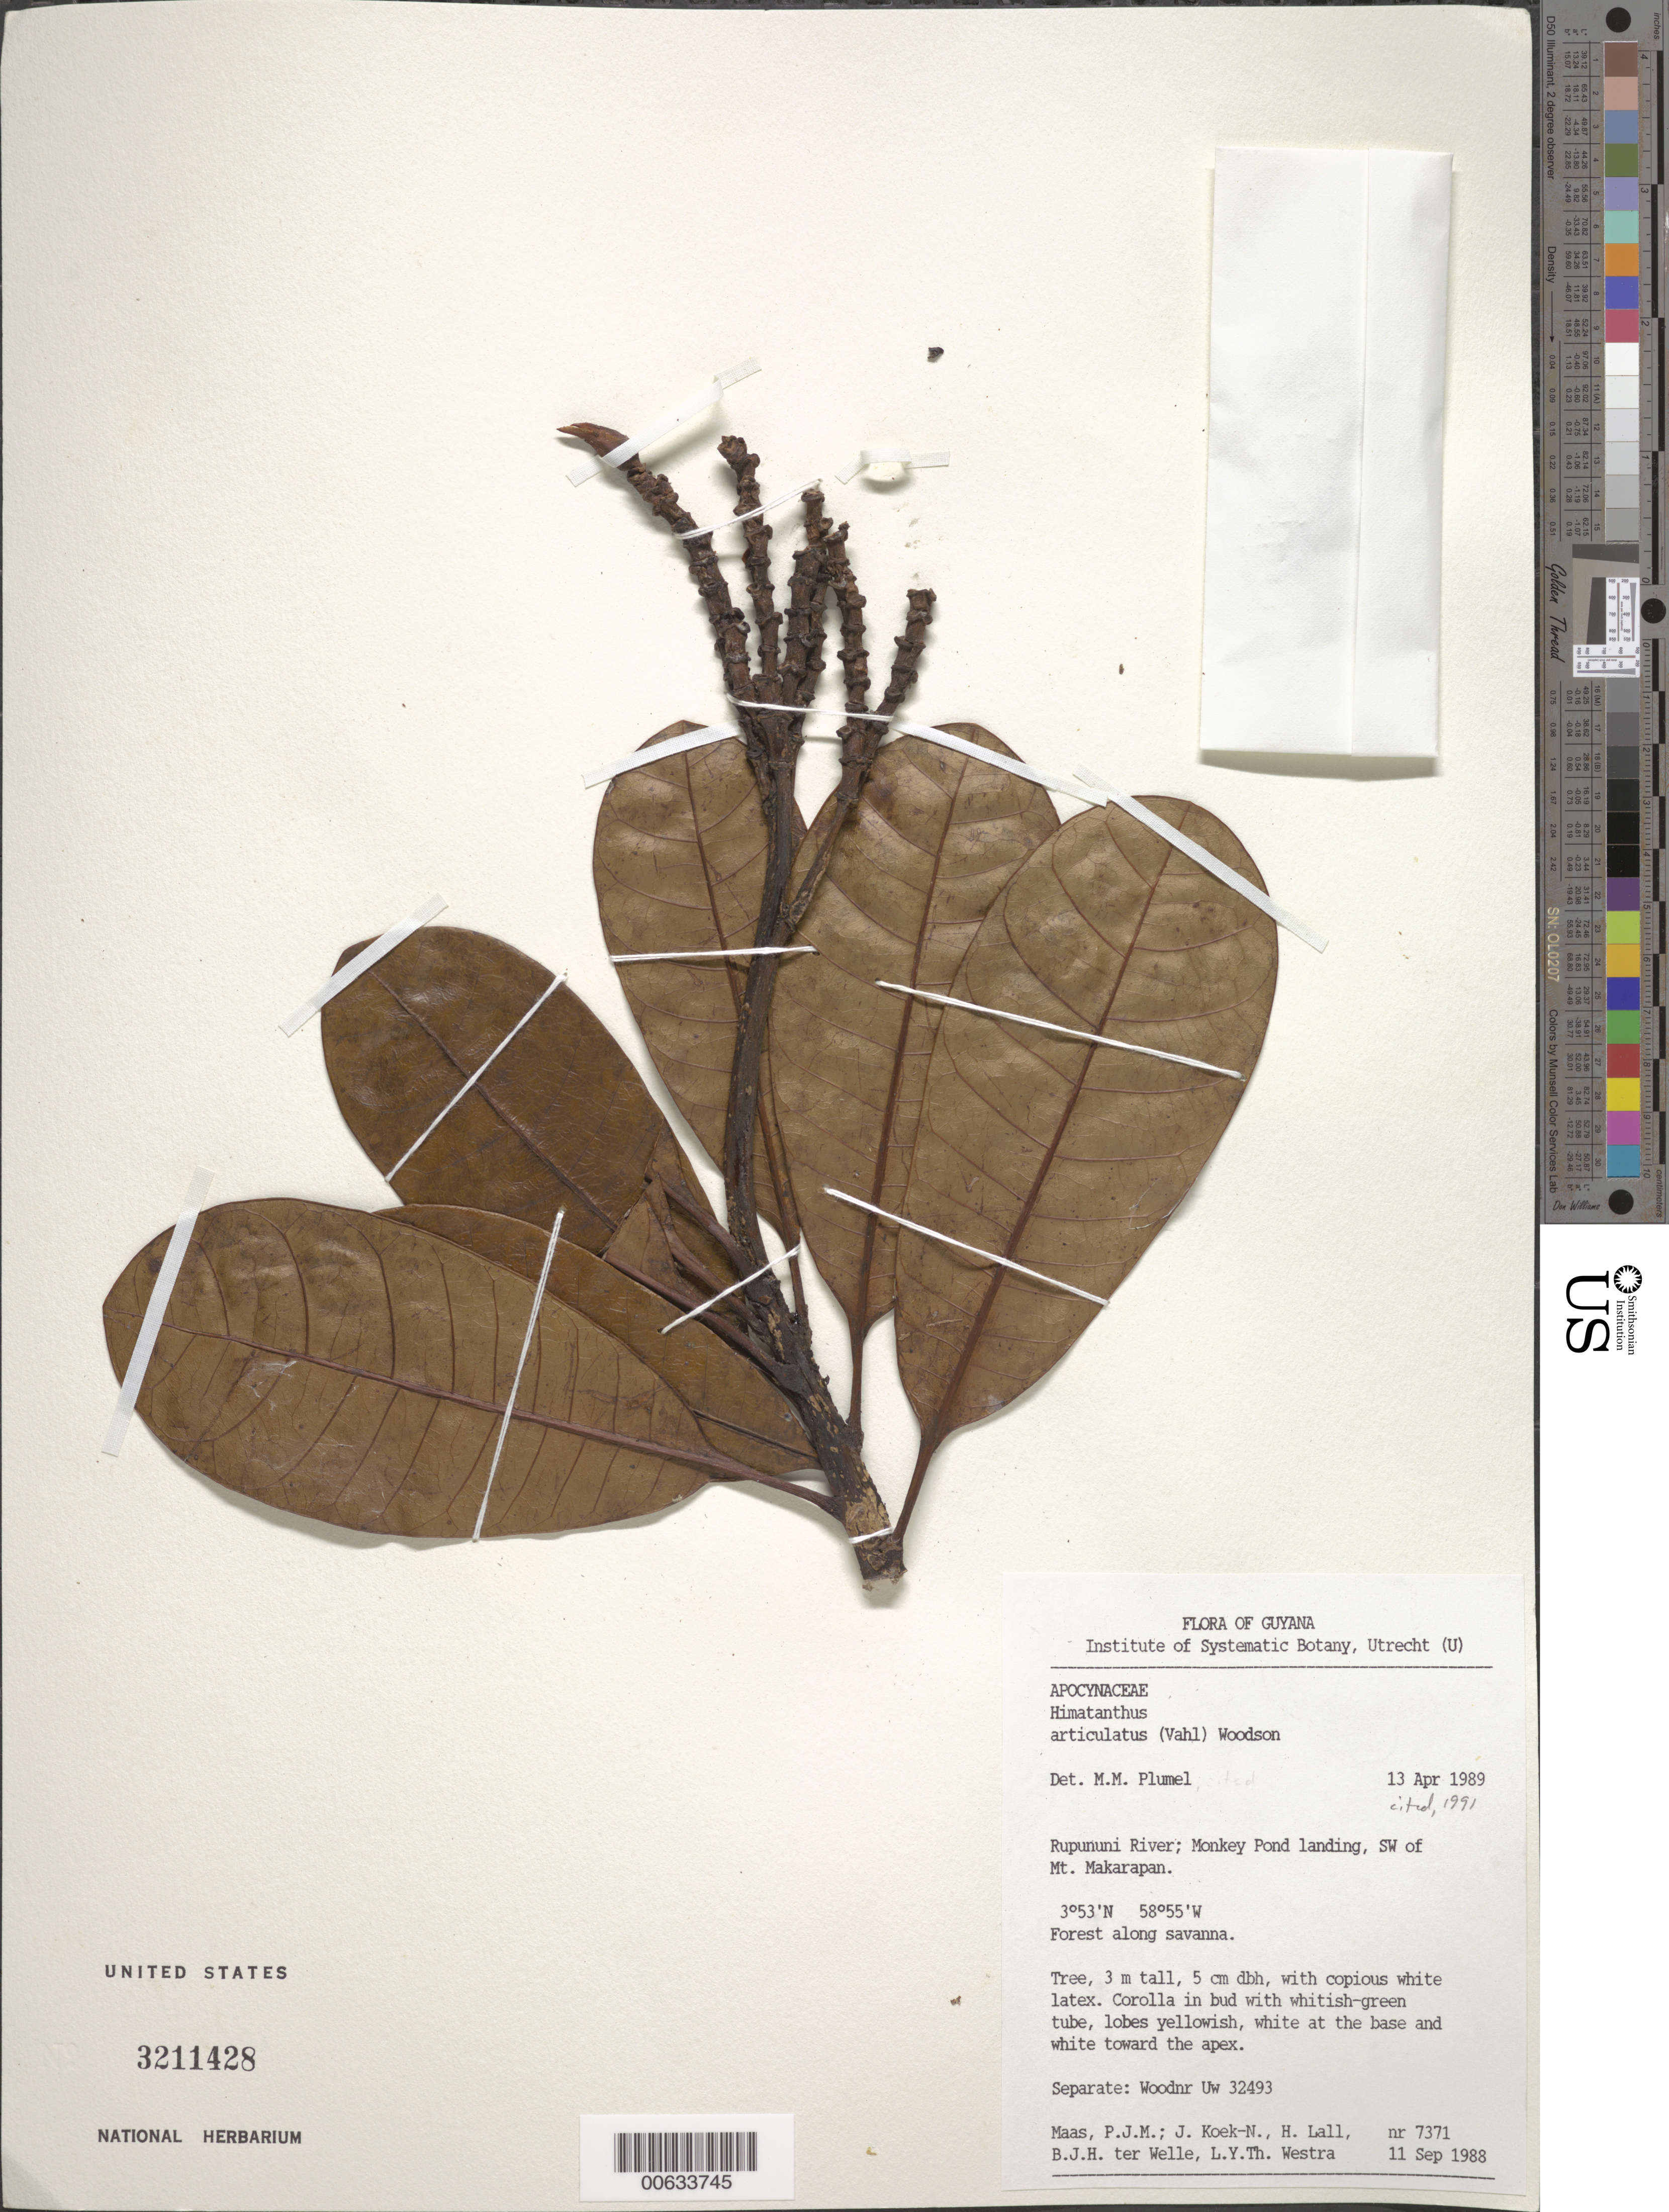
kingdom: Plantae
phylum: Tracheophyta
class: Magnoliopsida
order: Gentianales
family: Apocynaceae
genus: Himatanthus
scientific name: Himatanthus articulatus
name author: (Vahl) Woodson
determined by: Plumel, M. - M.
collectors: P. Maas, J. Koek-Noorman, H. Lall, B. Welle & L. Y. T. Westra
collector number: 7371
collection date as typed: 11-Sep-88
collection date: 1988-09-11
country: Guyana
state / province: U. Takutu-U. Essequibo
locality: Rupununi River, Monkey Pond landing, SW of Mt. Makarapan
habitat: Forest along savanna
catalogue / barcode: US 3211428